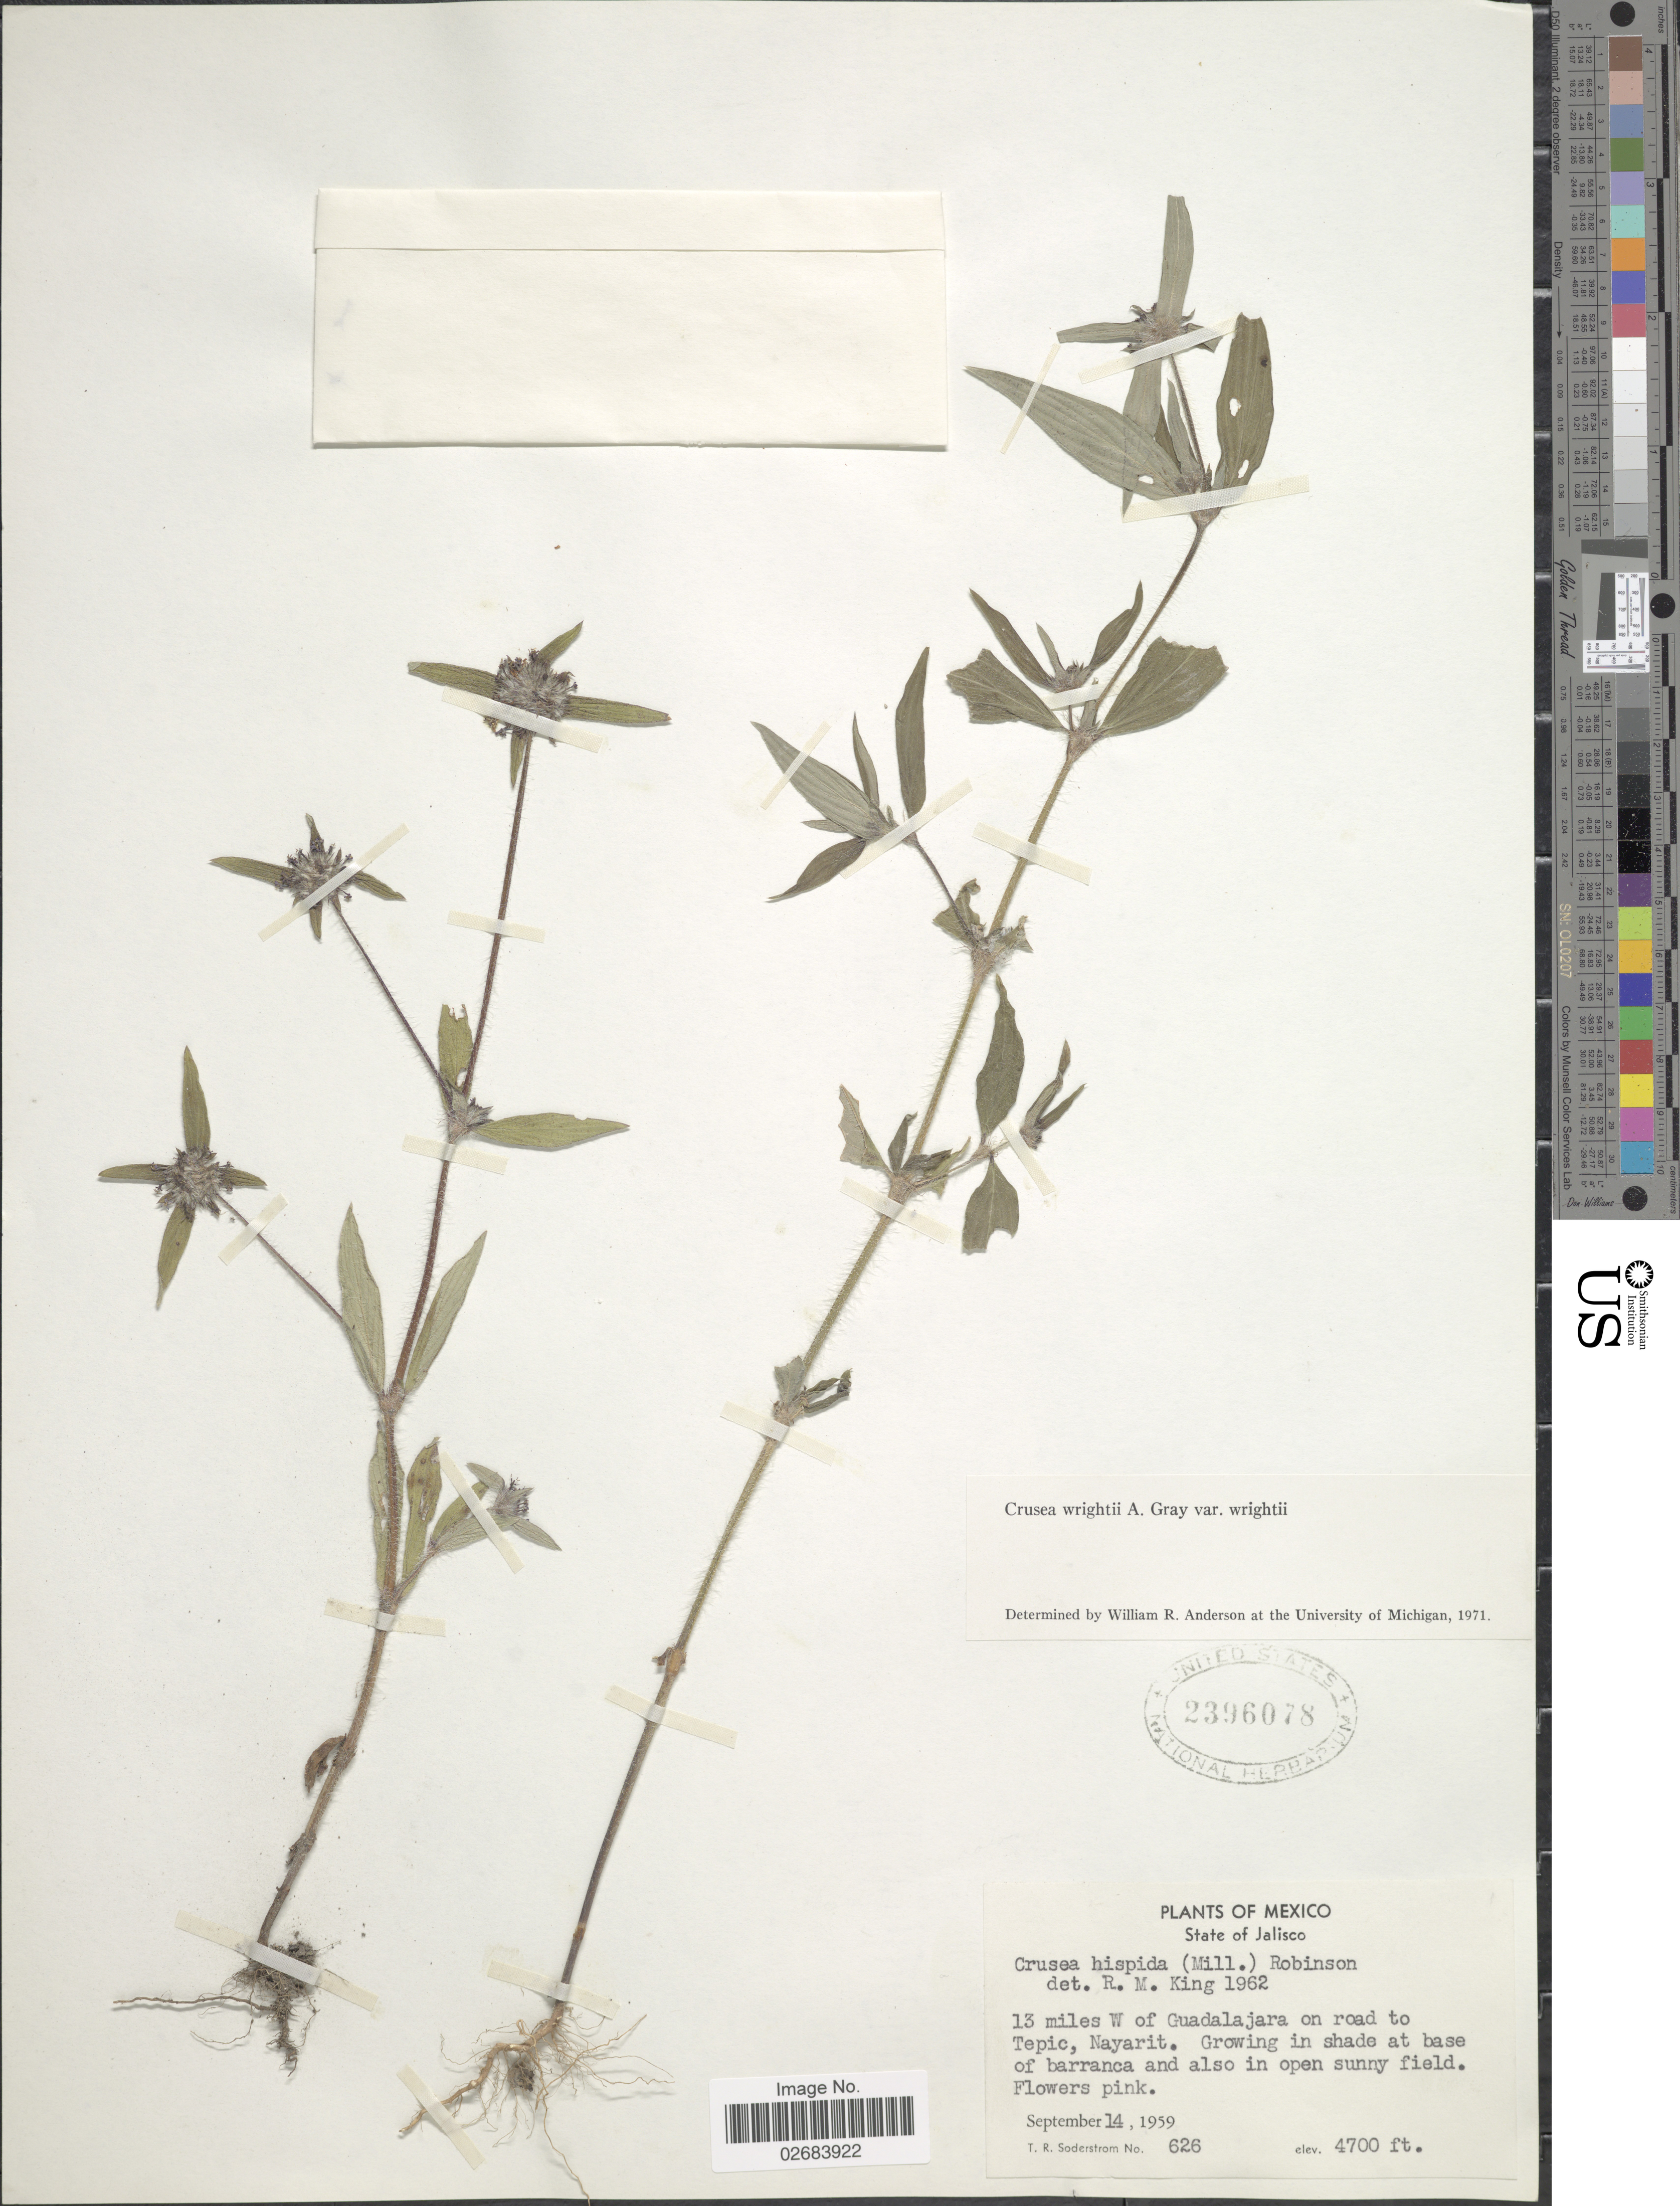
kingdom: Plantae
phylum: Tracheophyta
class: Magnoliopsida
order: Gentianales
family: Rubiaceae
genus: Crusea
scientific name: Crusea wrightii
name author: A. Gray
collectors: T. R. Soderstrom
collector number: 626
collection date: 1959-09-14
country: Mexico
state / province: Nayarit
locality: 13 miles W of Guadalajara on road to Tepic, Nayarit, growing in shade at base of barranca and also in open sunny field.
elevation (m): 1433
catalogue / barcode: US 2396078